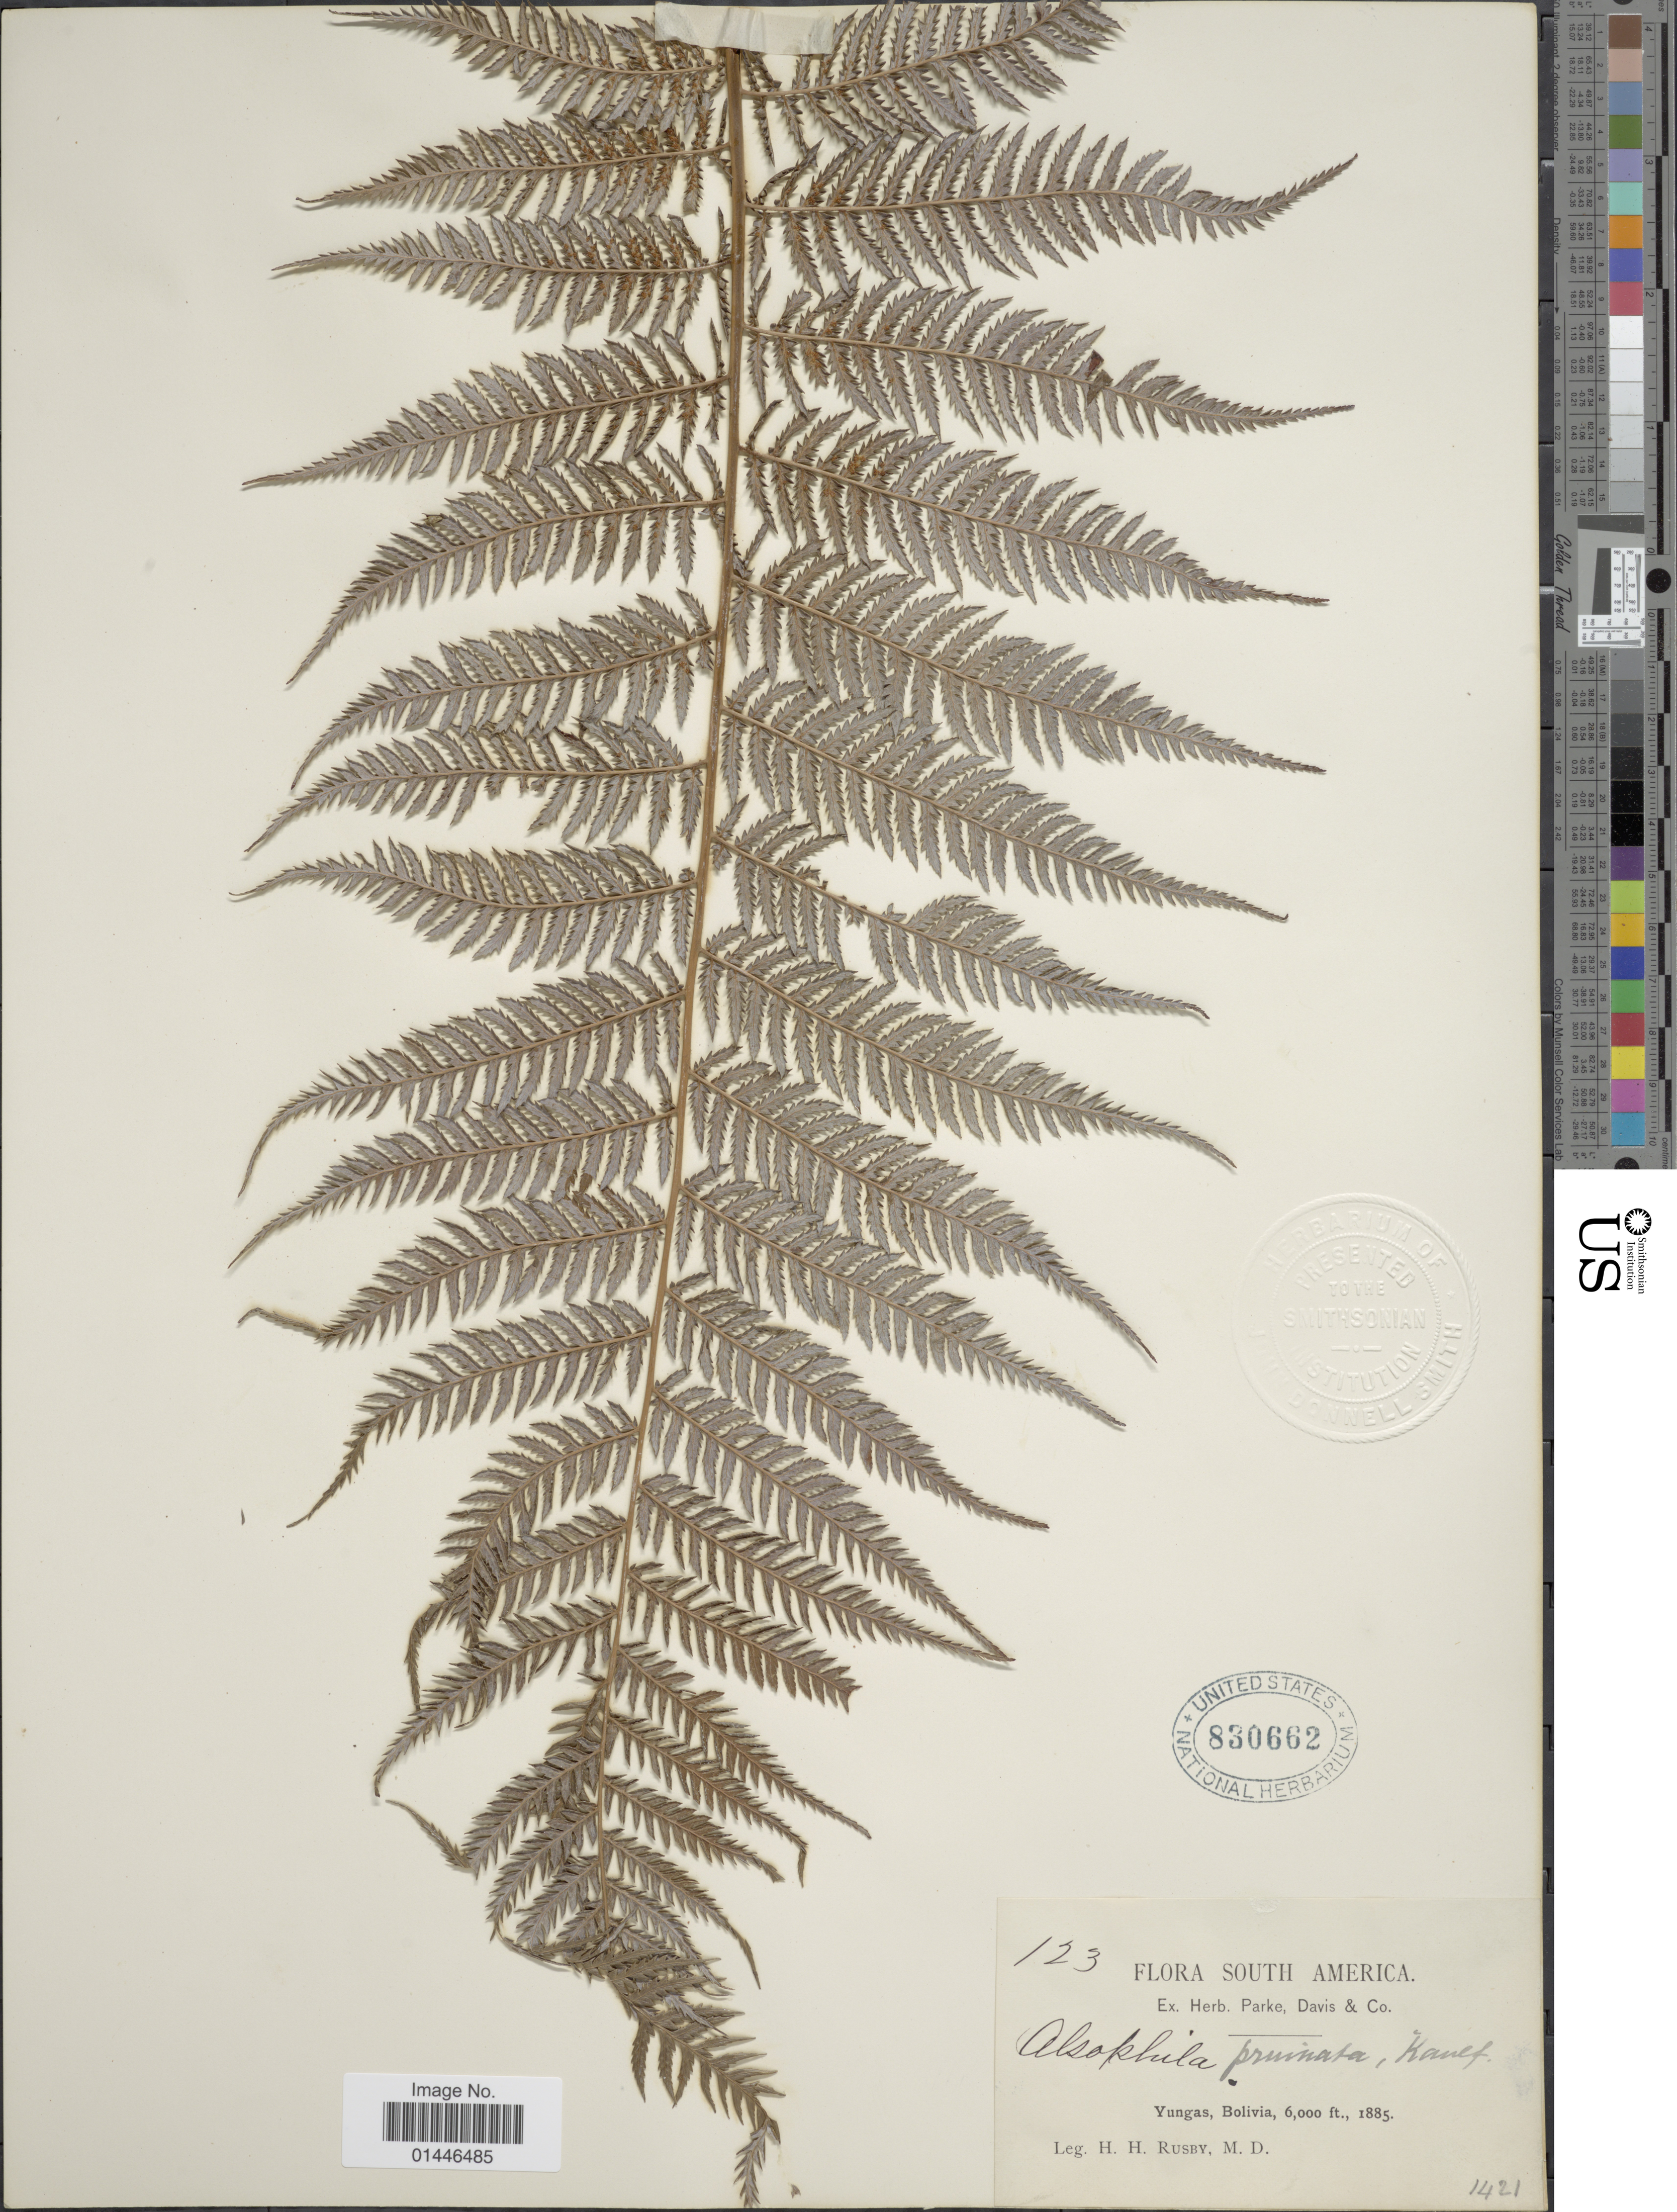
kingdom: Plantae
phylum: Tracheophyta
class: Polypodiopsida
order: Cyatheales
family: Dicksoniaceae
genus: Lophosoria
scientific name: Lophosoria quadripinnata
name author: (J.F. Gmel.) C. Chr.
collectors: H. H. Rusby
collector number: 123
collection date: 1885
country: Bolivia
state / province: La Paz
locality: Yungas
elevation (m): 1829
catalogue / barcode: US 830662